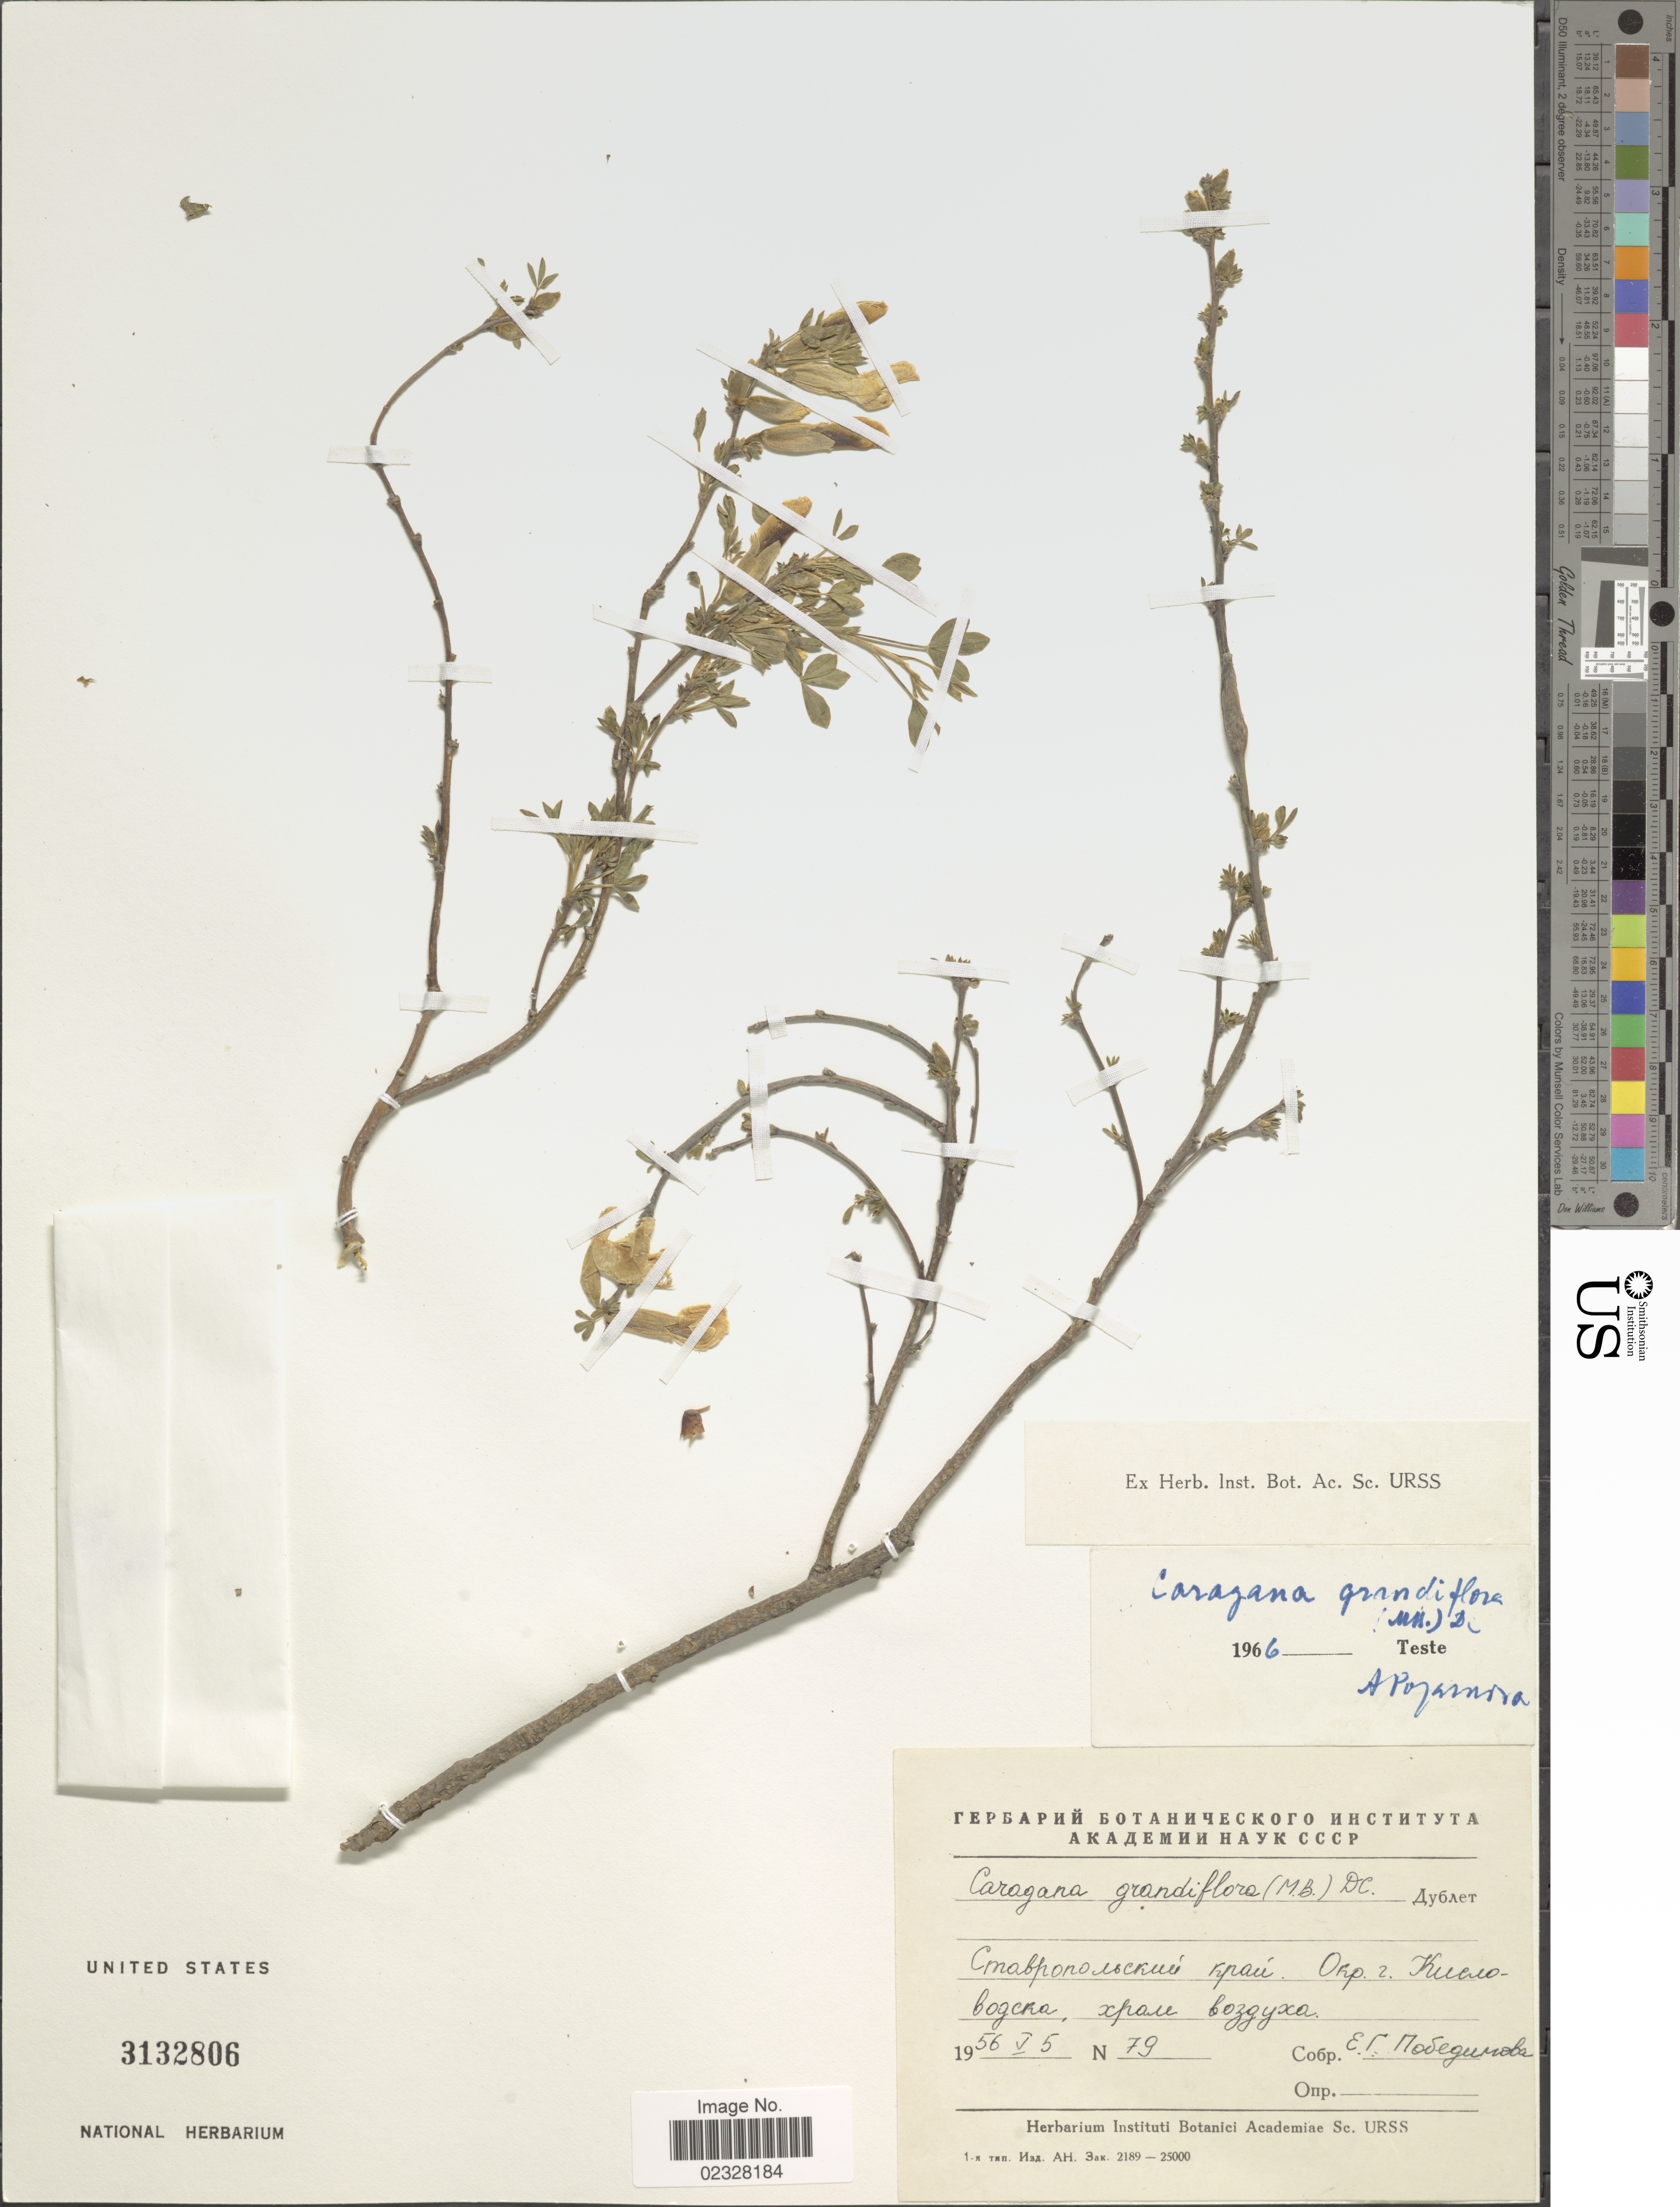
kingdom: Plantae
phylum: Tracheophyta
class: Magnoliopsida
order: Fabales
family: Fabaceae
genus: Caragana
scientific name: Caragana grandiflora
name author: DC.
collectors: E. G. Pobedimova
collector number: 79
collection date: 1956-05-05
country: Russian Federation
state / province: Stavropol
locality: Vicinity of Kislovodsk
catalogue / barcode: US 3132806